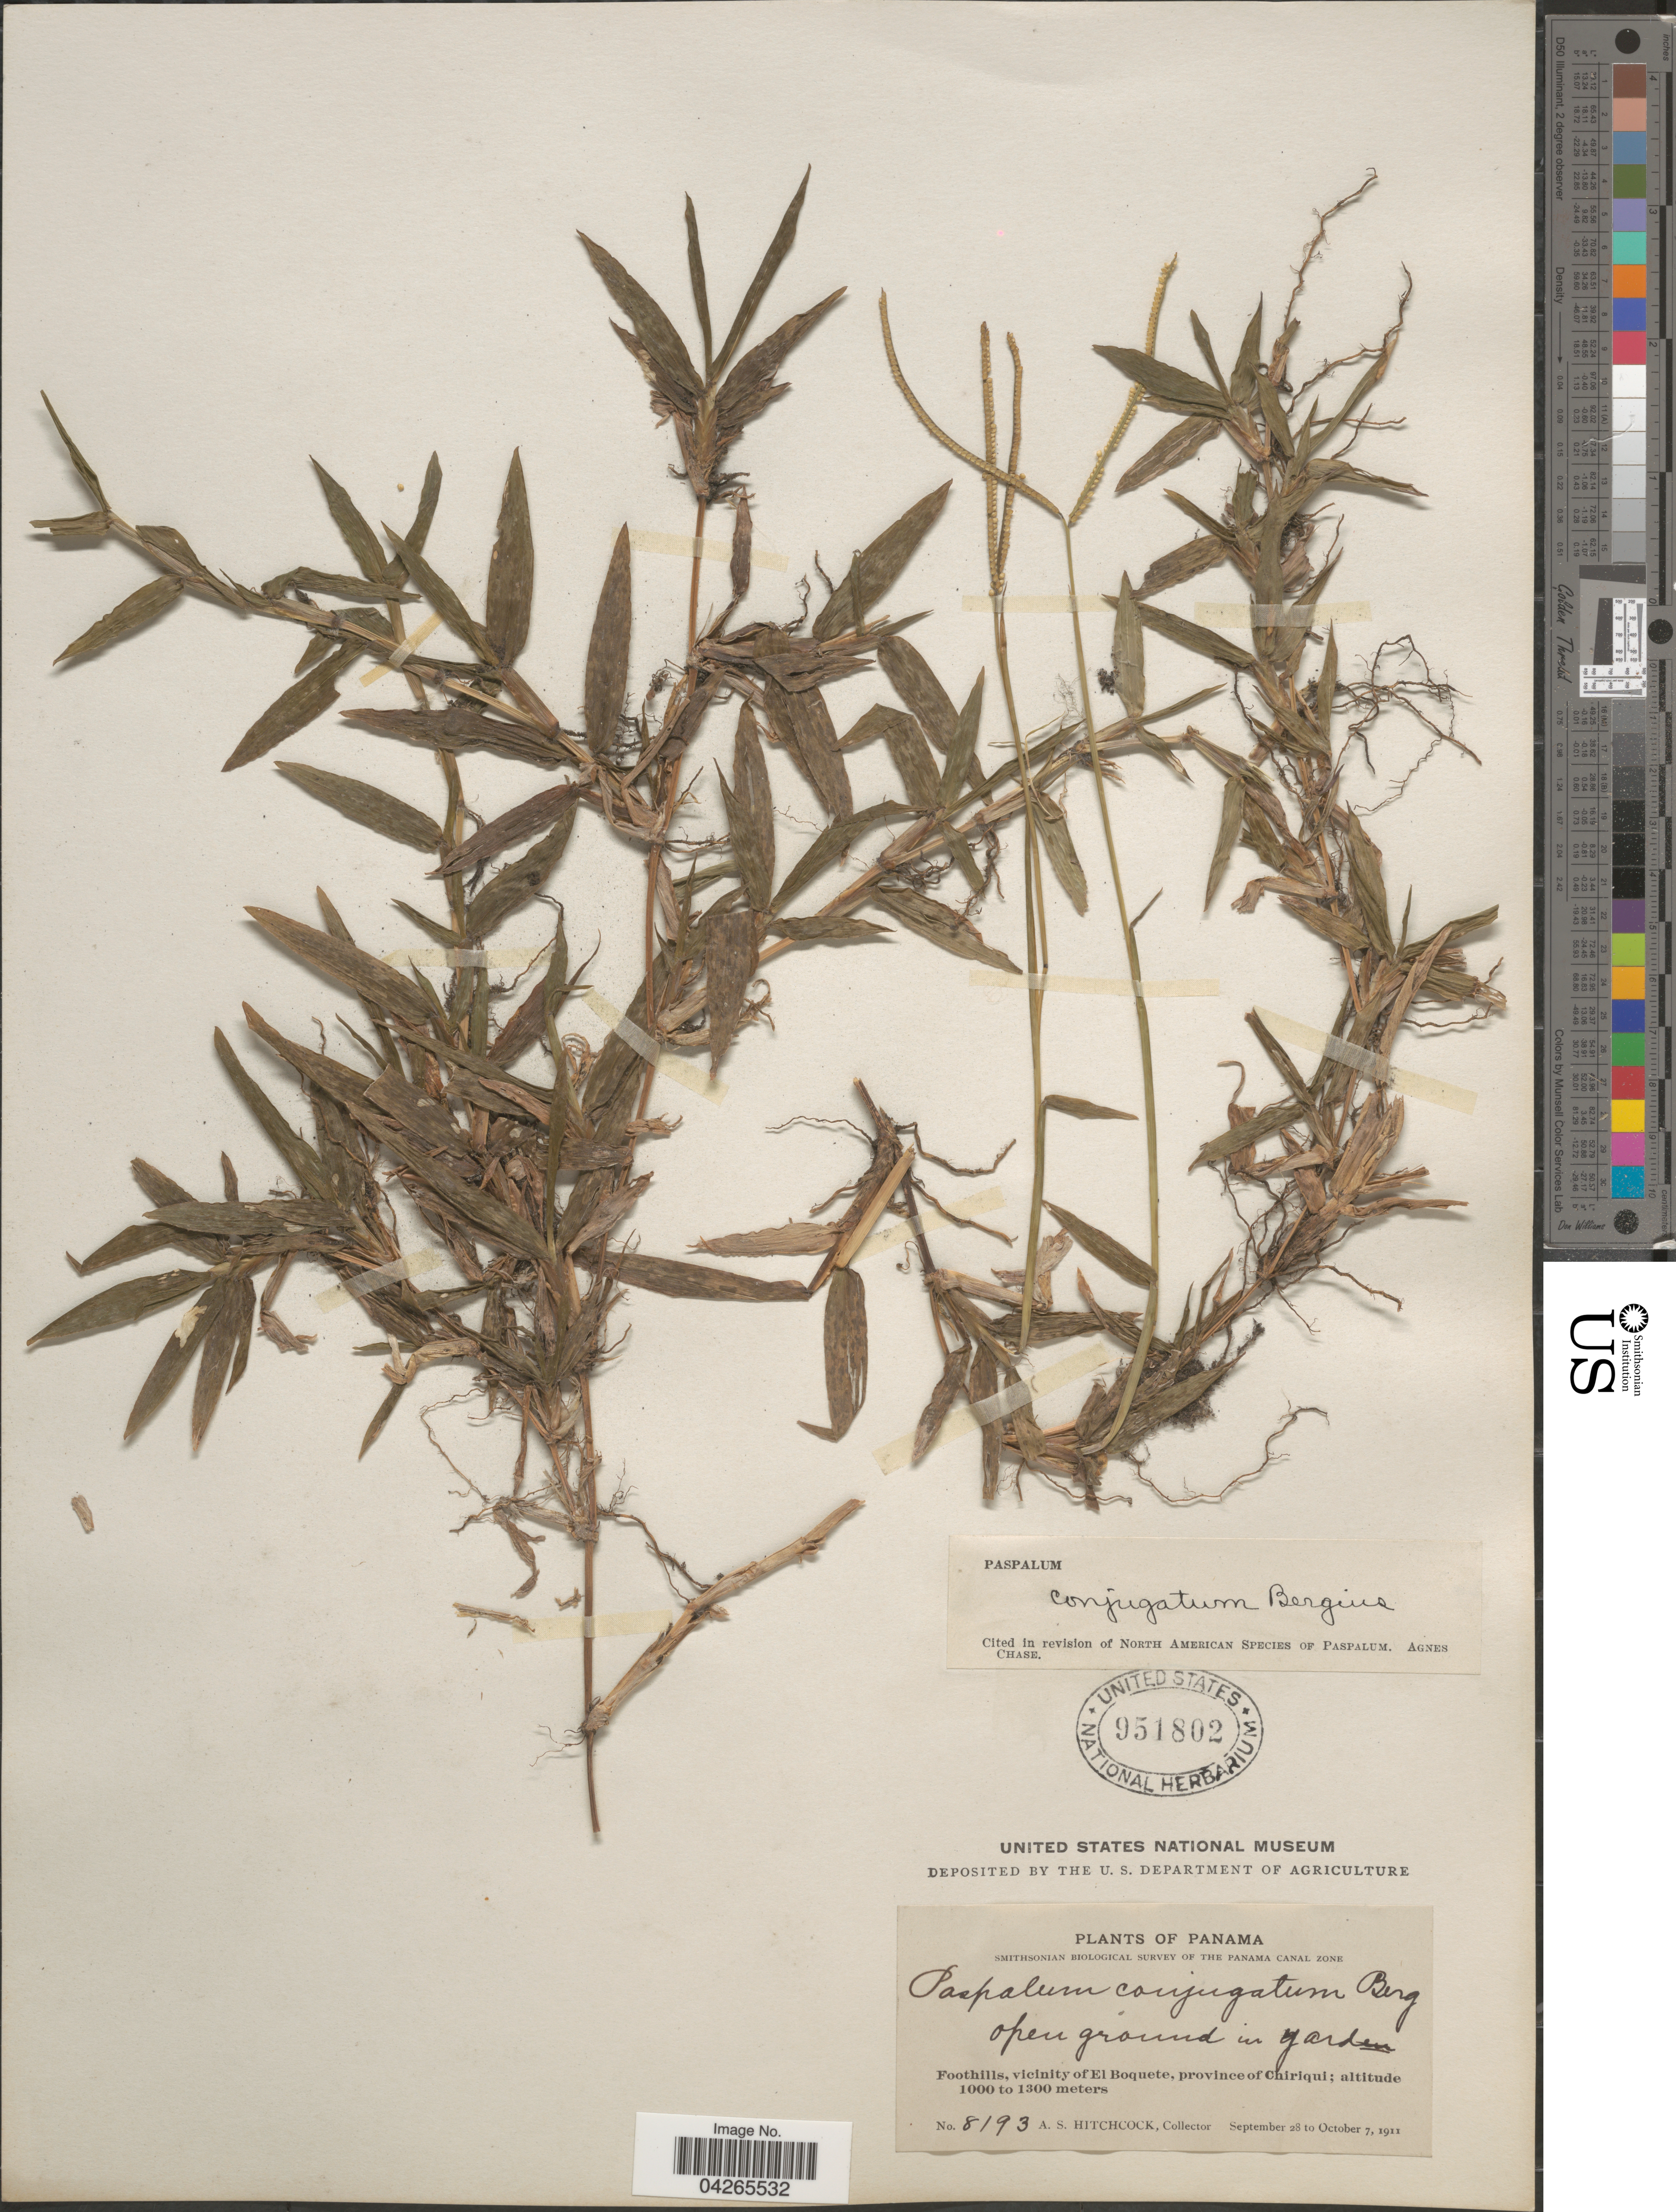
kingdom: Plantae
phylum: Tracheophyta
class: Liliopsida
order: Poales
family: Poaceae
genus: Paspalum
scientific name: Paspalum conjugatum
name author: P.J. Bergius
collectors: A. S. Hitchcock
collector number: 8193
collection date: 1911-09-28/1911-10-07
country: Panama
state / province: Chiriqui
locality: Smithsonian Biological Survey of the Panama Canal Zone. Foothills, vicinity of El Boquete.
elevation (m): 1000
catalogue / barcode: US 951802